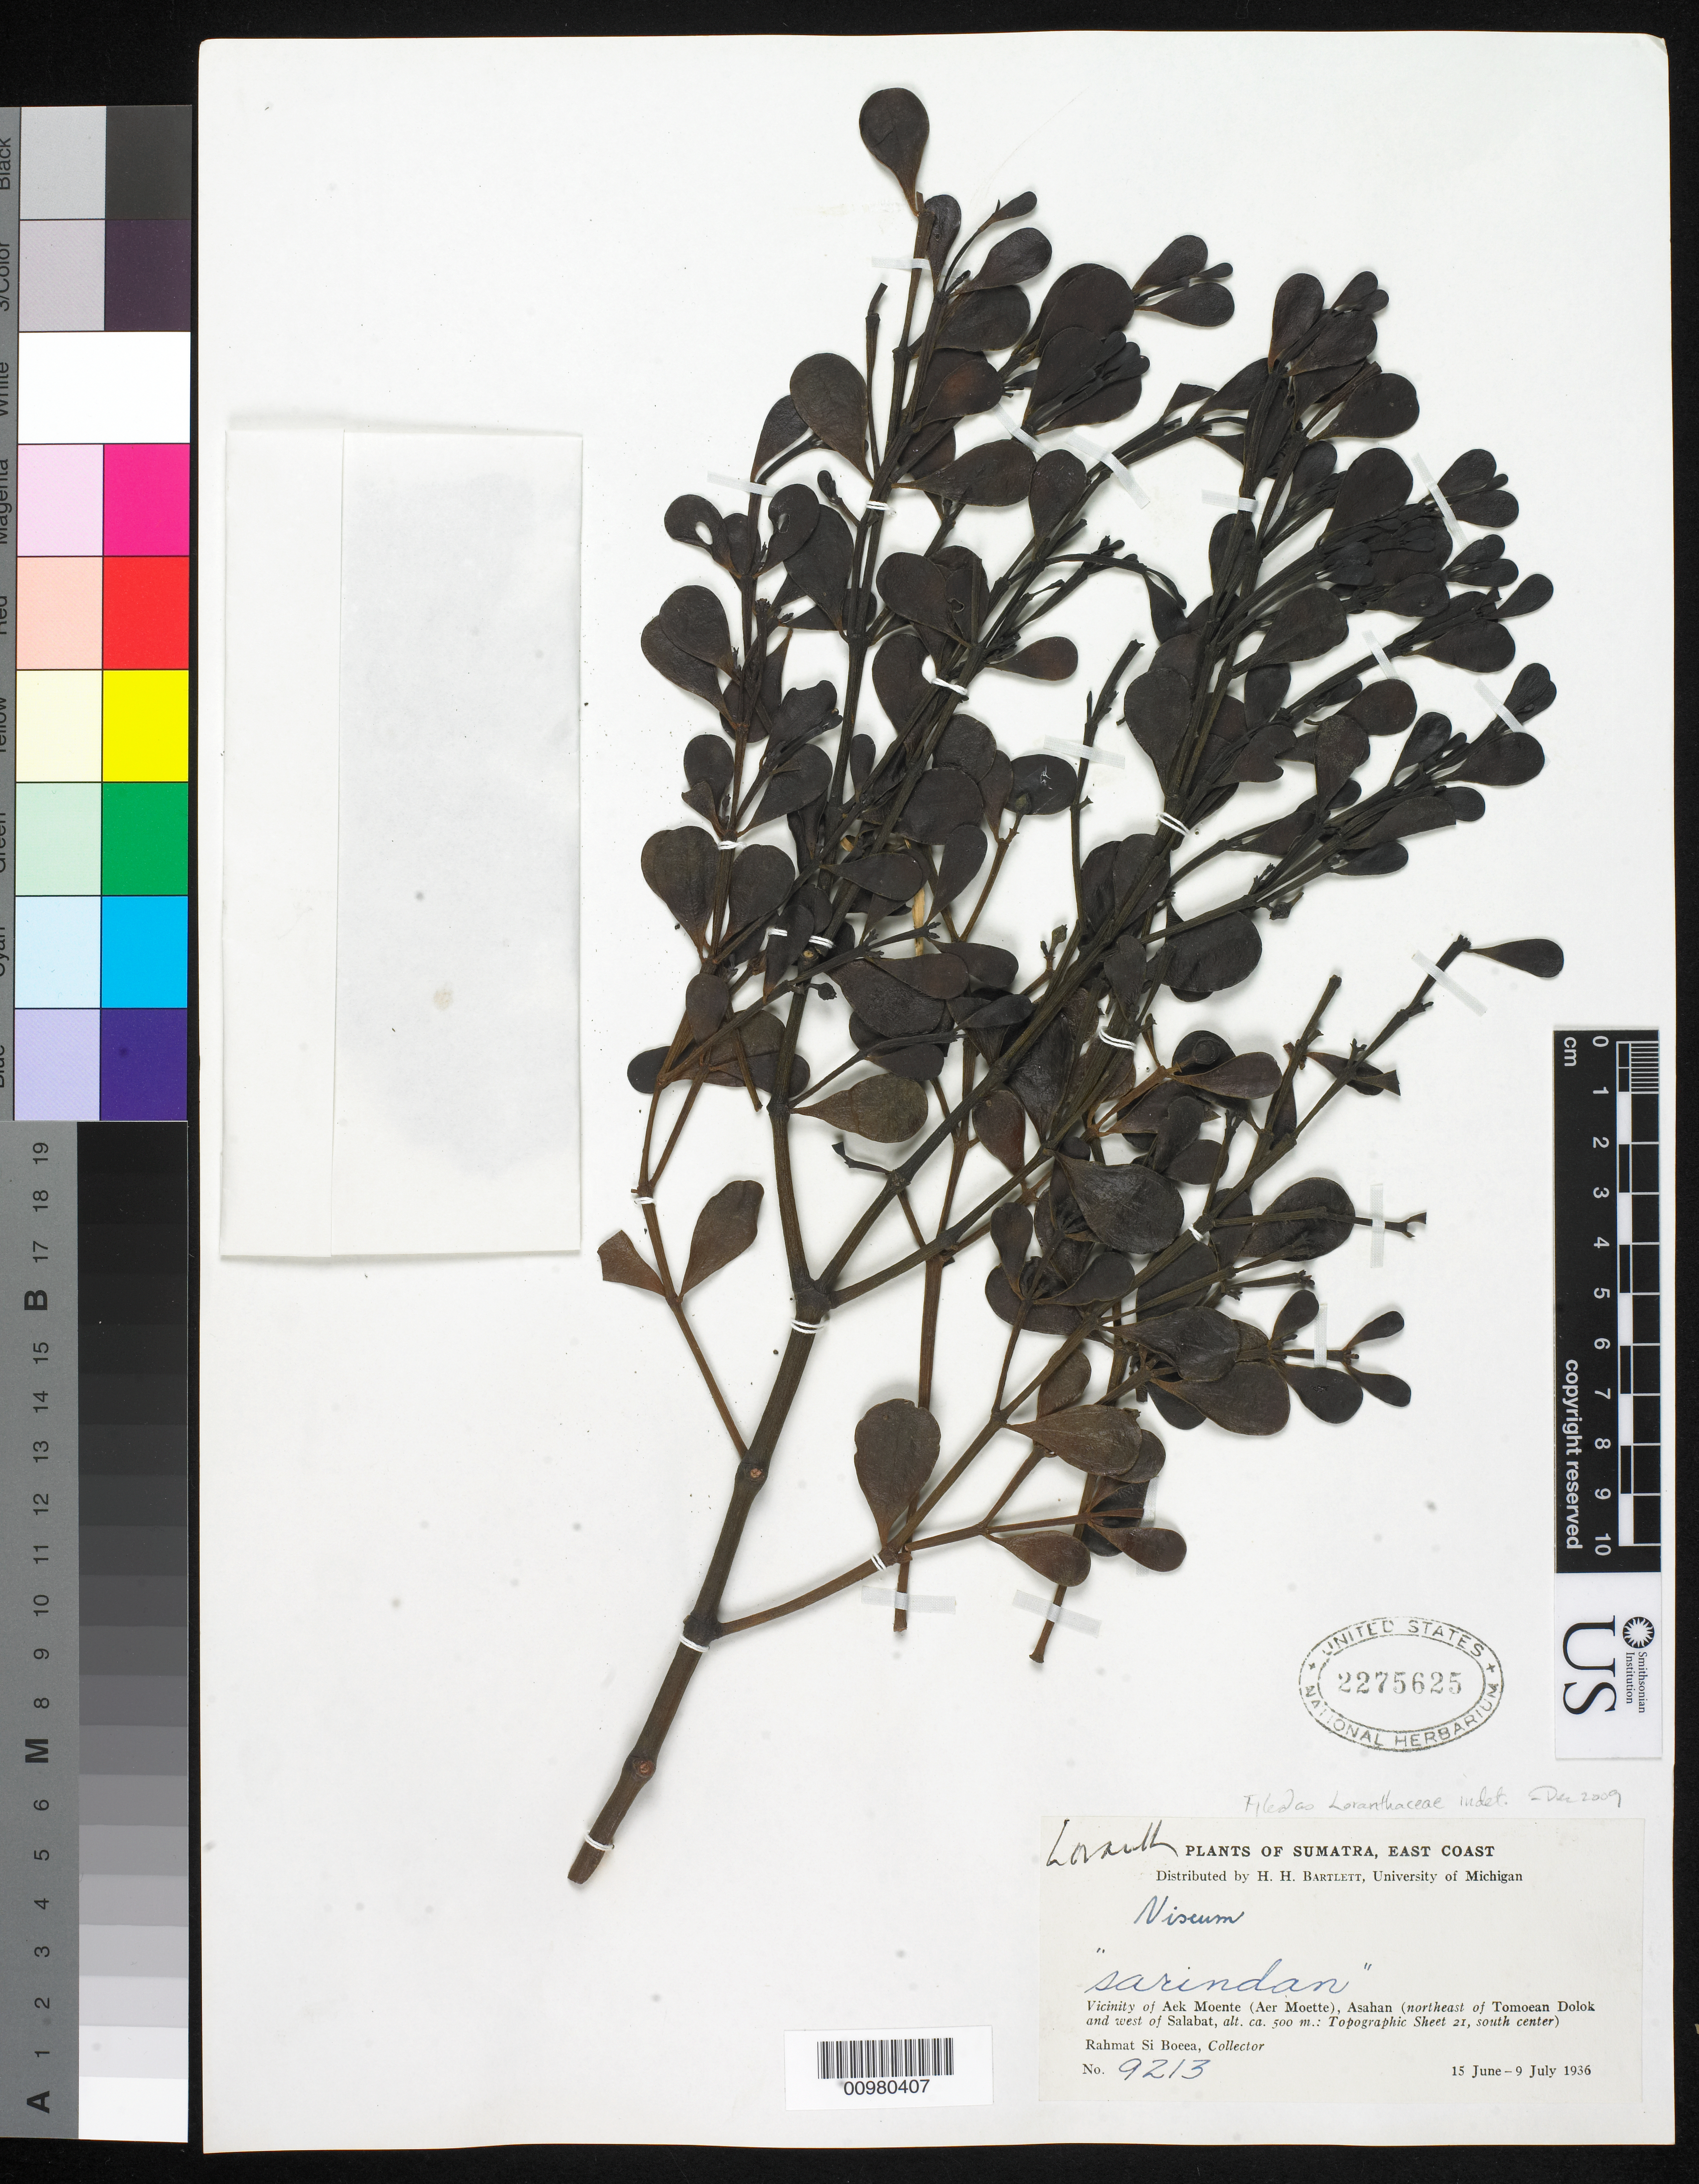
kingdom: Plantae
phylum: Tracheophyta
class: Magnoliopsida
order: Santalales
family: Loranthaceae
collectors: Rahmat Si Boeea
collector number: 9213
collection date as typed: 15 Jun 1936 to 09 Jul 1936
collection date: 1936-06-15/1936-07-09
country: Indonesia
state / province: Sumatra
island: Sumatra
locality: (East Coast) Vicinity of Aek Moente (Aer Moette), Asahan (northeast of Tomoean Dolok and west of Salabat), Sumatra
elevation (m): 500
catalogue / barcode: US 2275625